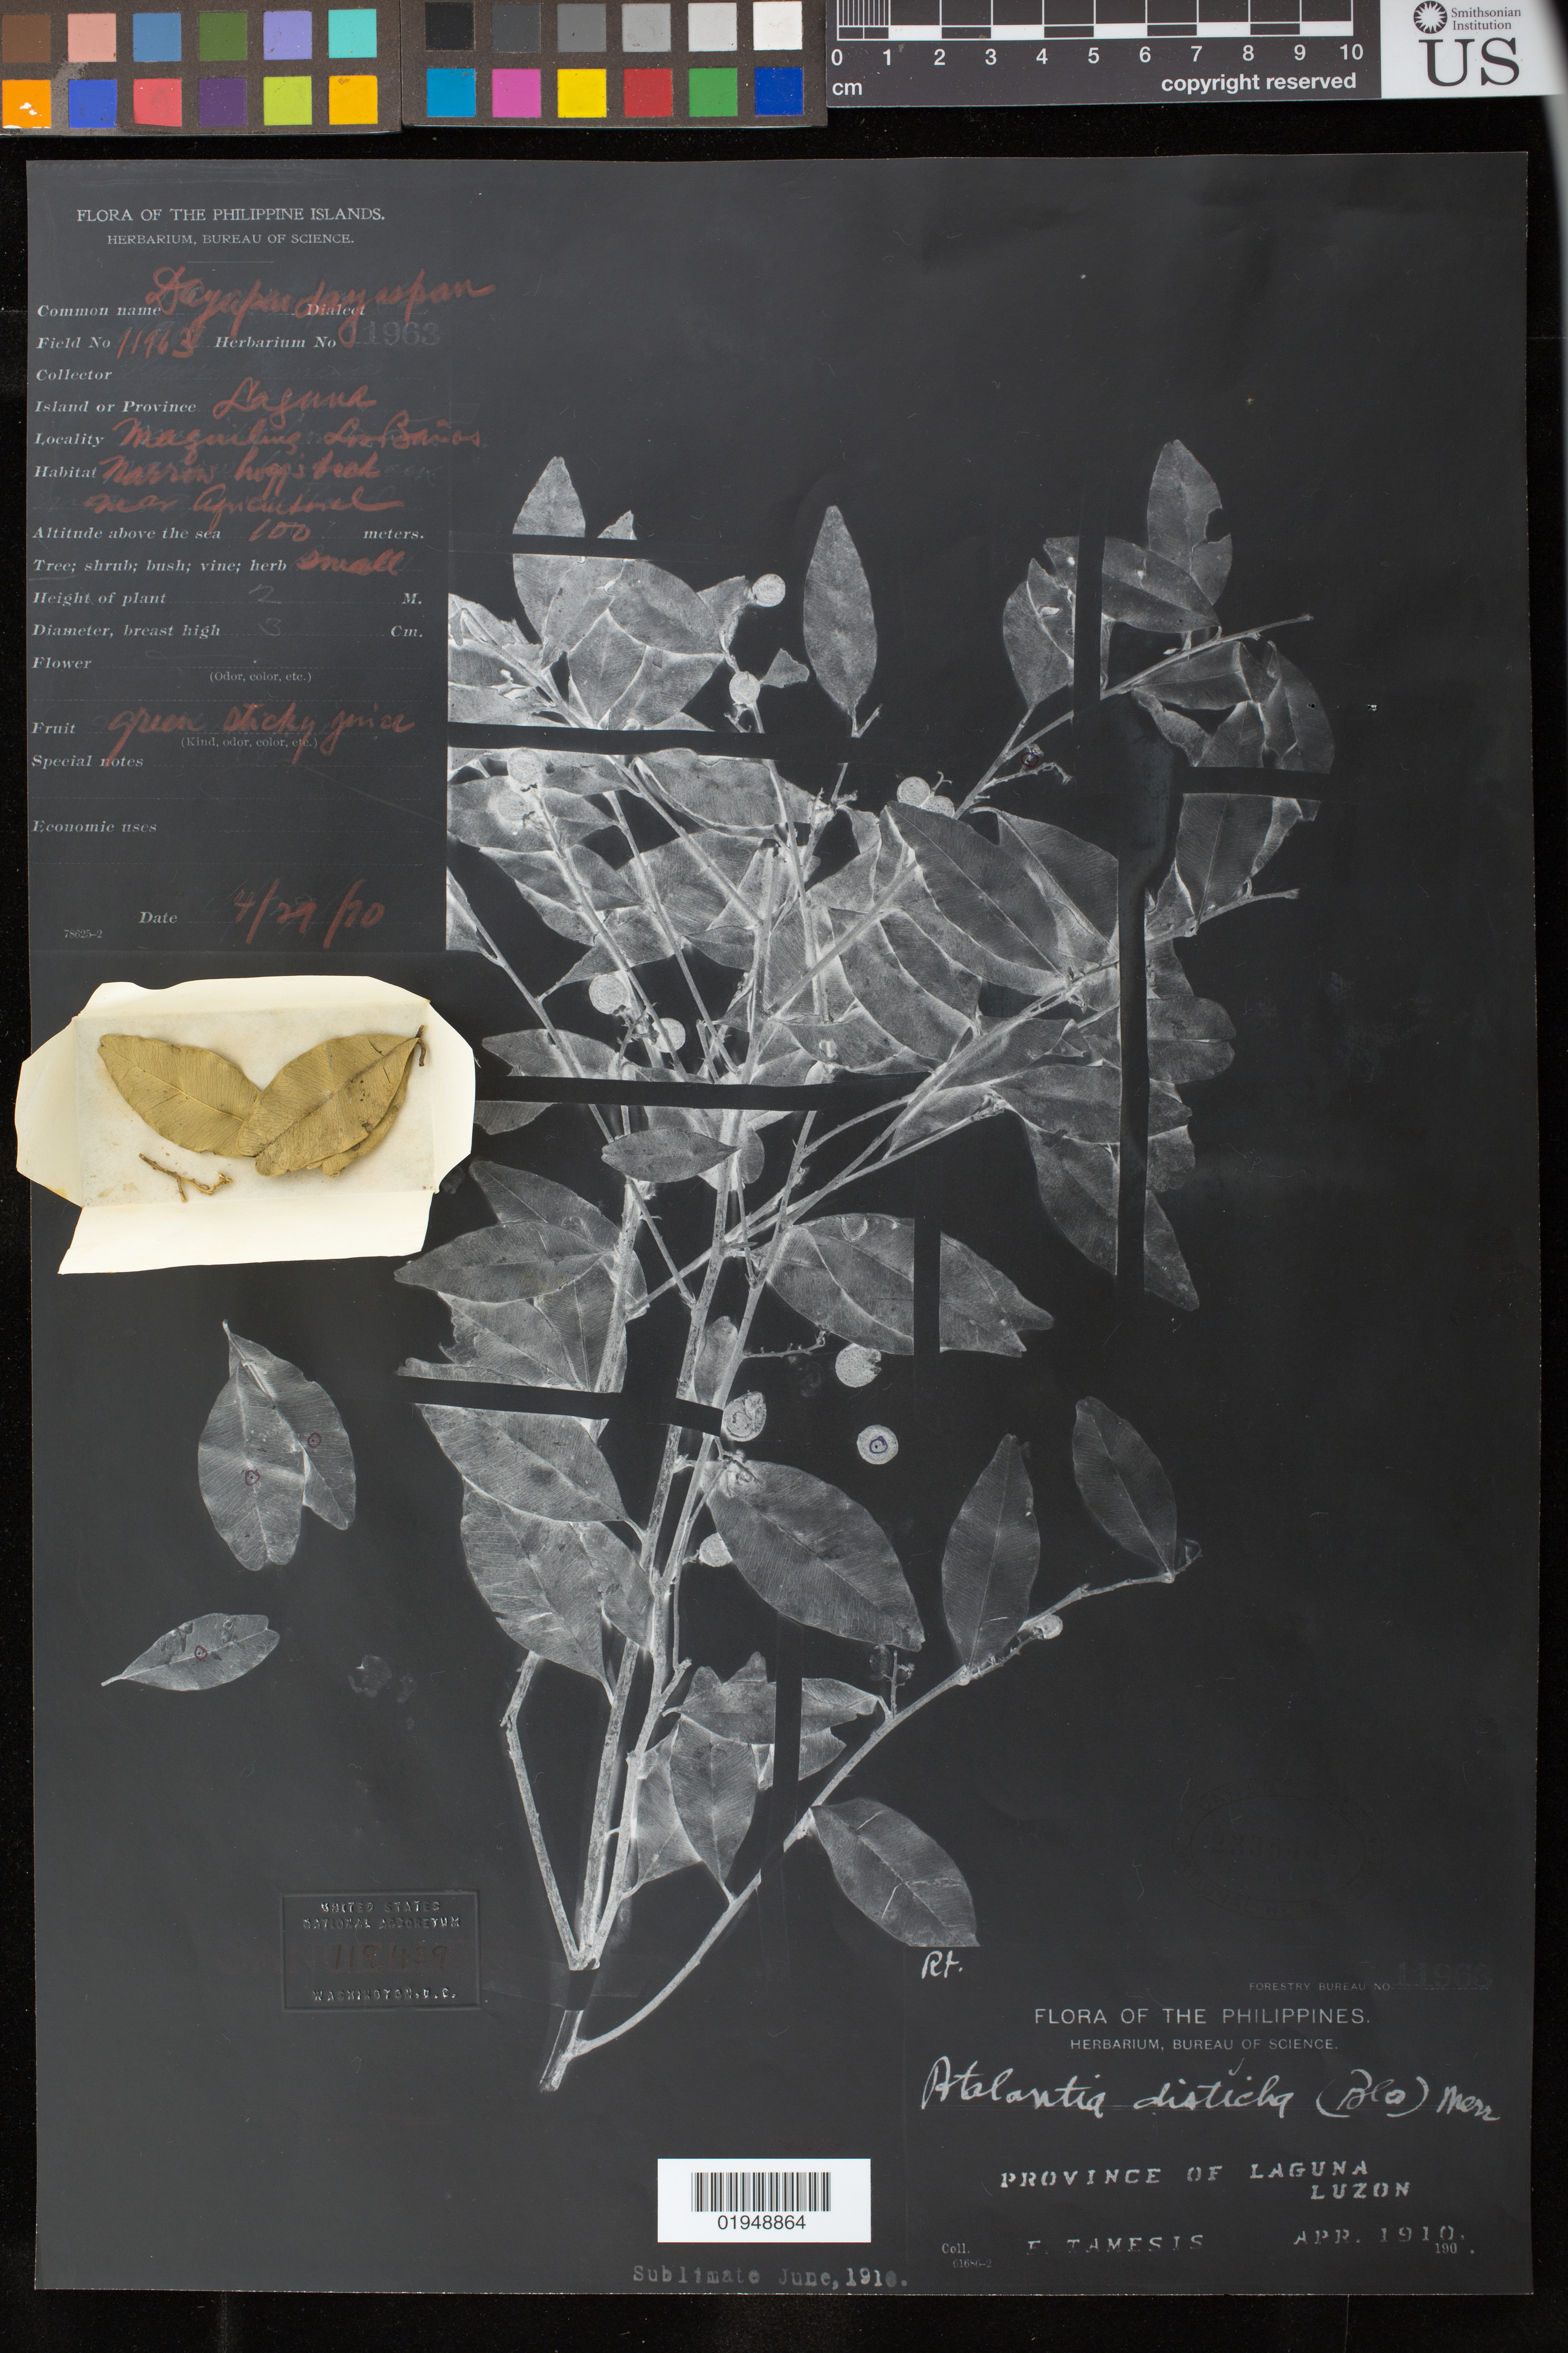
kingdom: Plantae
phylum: Tracheophyta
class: Magnoliopsida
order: Sapindales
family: Rutaceae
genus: Atalantia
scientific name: Atalantia disticha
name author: (Blanco) Merr.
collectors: F. Tamesis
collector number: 11963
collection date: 1910-04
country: Philippines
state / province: Calabarzon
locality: Province of Laguna, Luzon.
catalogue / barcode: US 2335449